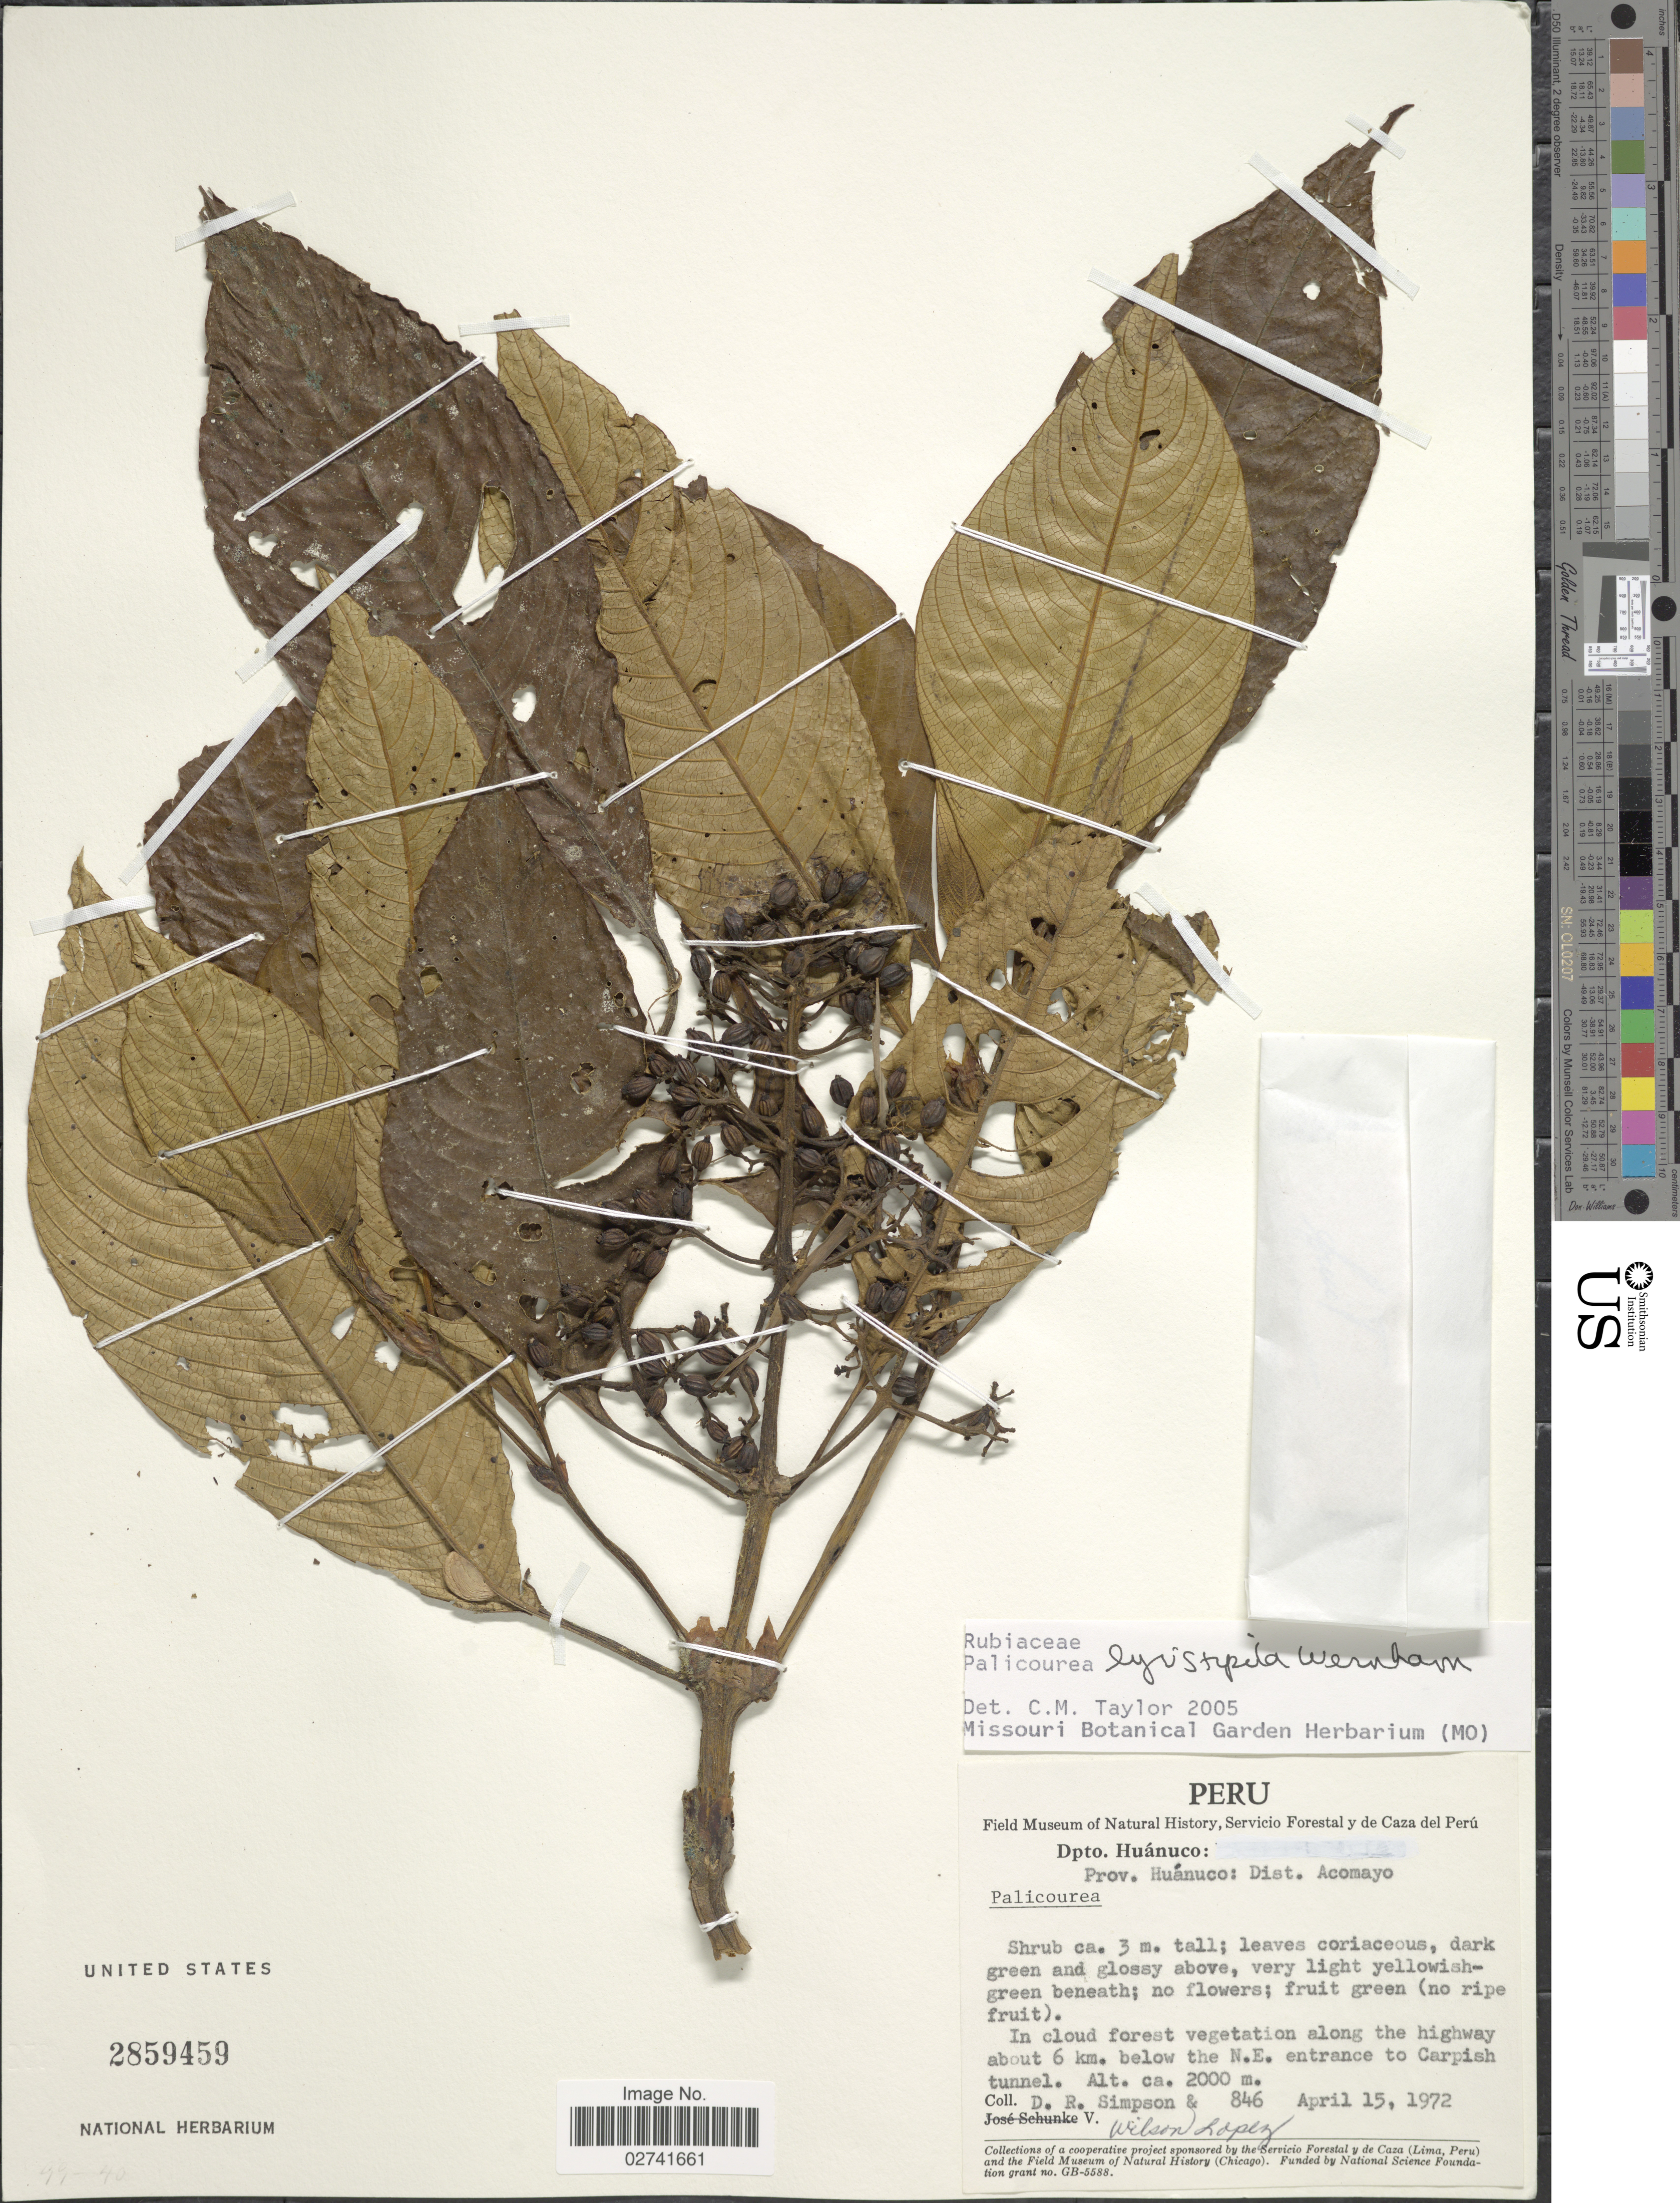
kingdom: Plantae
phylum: Tracheophyta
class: Magnoliopsida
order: Gentianales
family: Rubiaceae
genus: Palicourea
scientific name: Palicourea lyristipula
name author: Wernham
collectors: D. R. Simpson & W. Lopez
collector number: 846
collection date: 1972-04-15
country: Peru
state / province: Huánuco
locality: Dpto. Huánuco: Dist. Acomayo, In cloud forest vegetation along the highway about 6 km below the N.E. entrance to Carpish tunnel.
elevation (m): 2000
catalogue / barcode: US 2859459